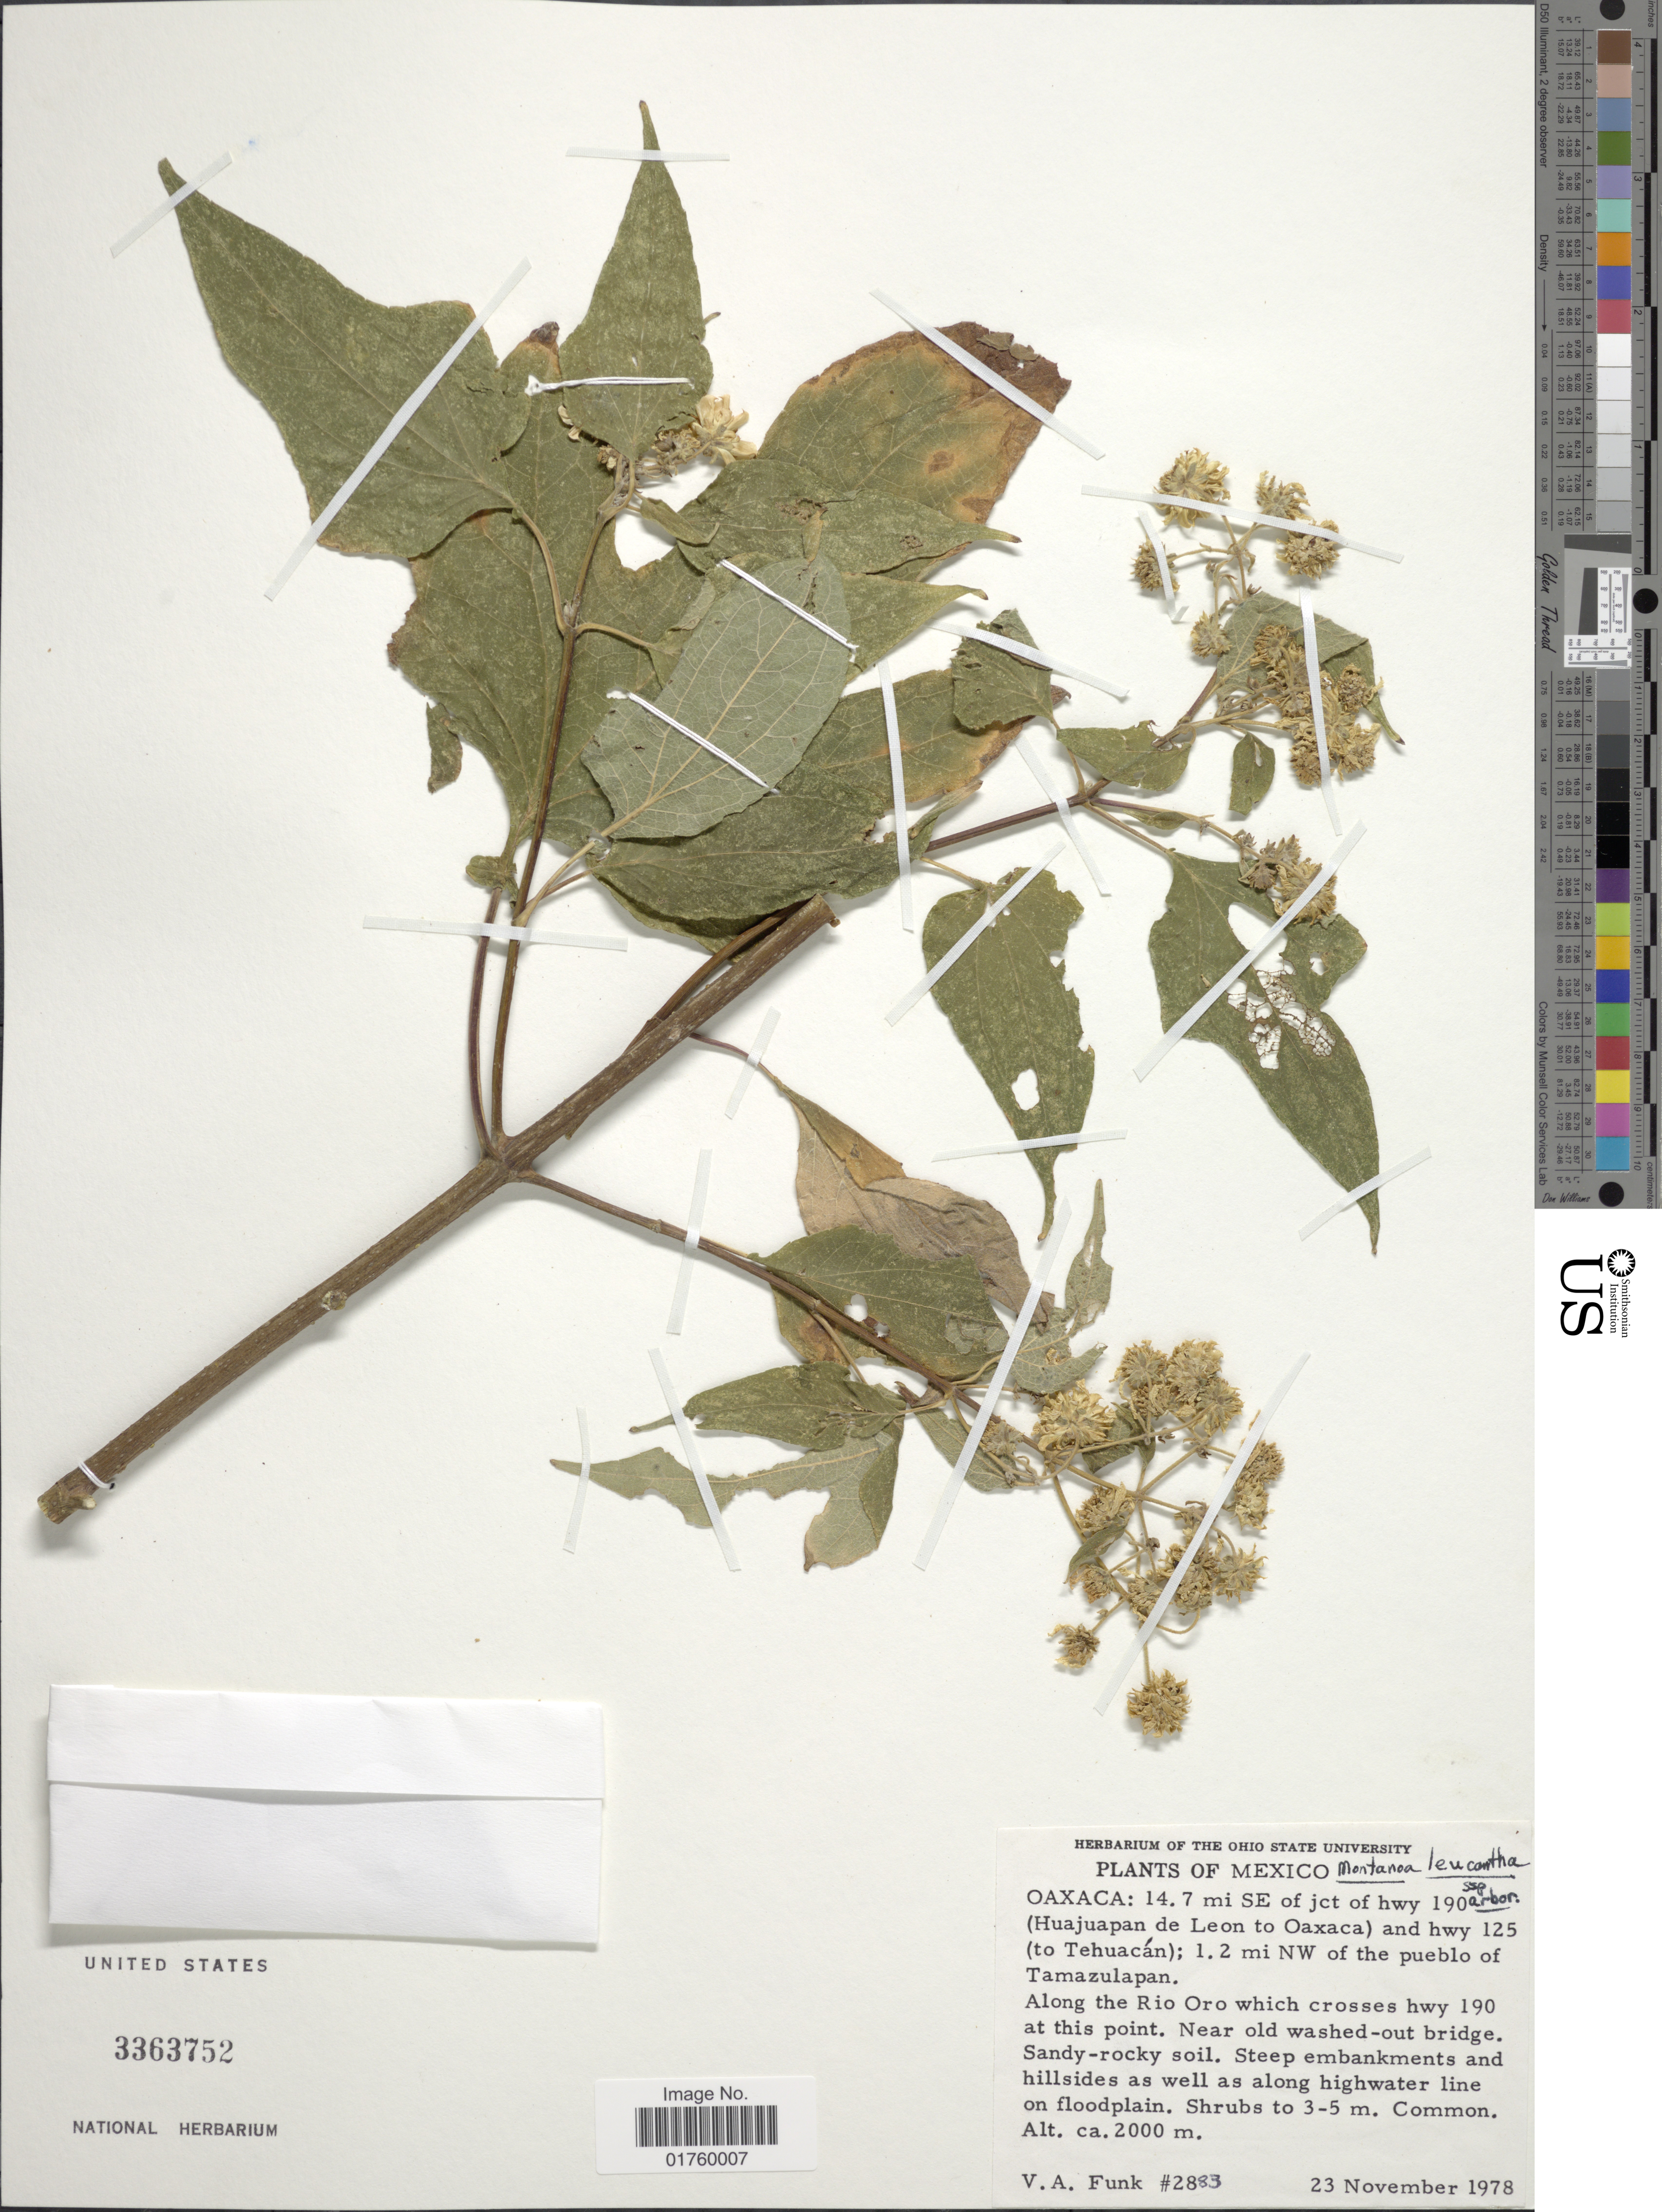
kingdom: Plantae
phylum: Tracheophyta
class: Magnoliopsida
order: Asterales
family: Asteraceae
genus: Montanoa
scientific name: Montanoa leucantha subsp. arborescens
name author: (DC.) V.A. Funk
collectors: V. Funk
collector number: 2883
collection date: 1978-11-23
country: Mexico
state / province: Oaxaca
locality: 14.7 mi SE of jct of Hwy 190 (Huajuapan de Leon to Oaxaca) and Hwy 125 (to Tehuacan); 1.2 mi NW of the pueblo of Tamazulapan, along the Rio Oro which crosses hwy 190 at this point, near old washed-out bridge.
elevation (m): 2000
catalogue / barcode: US 3363752